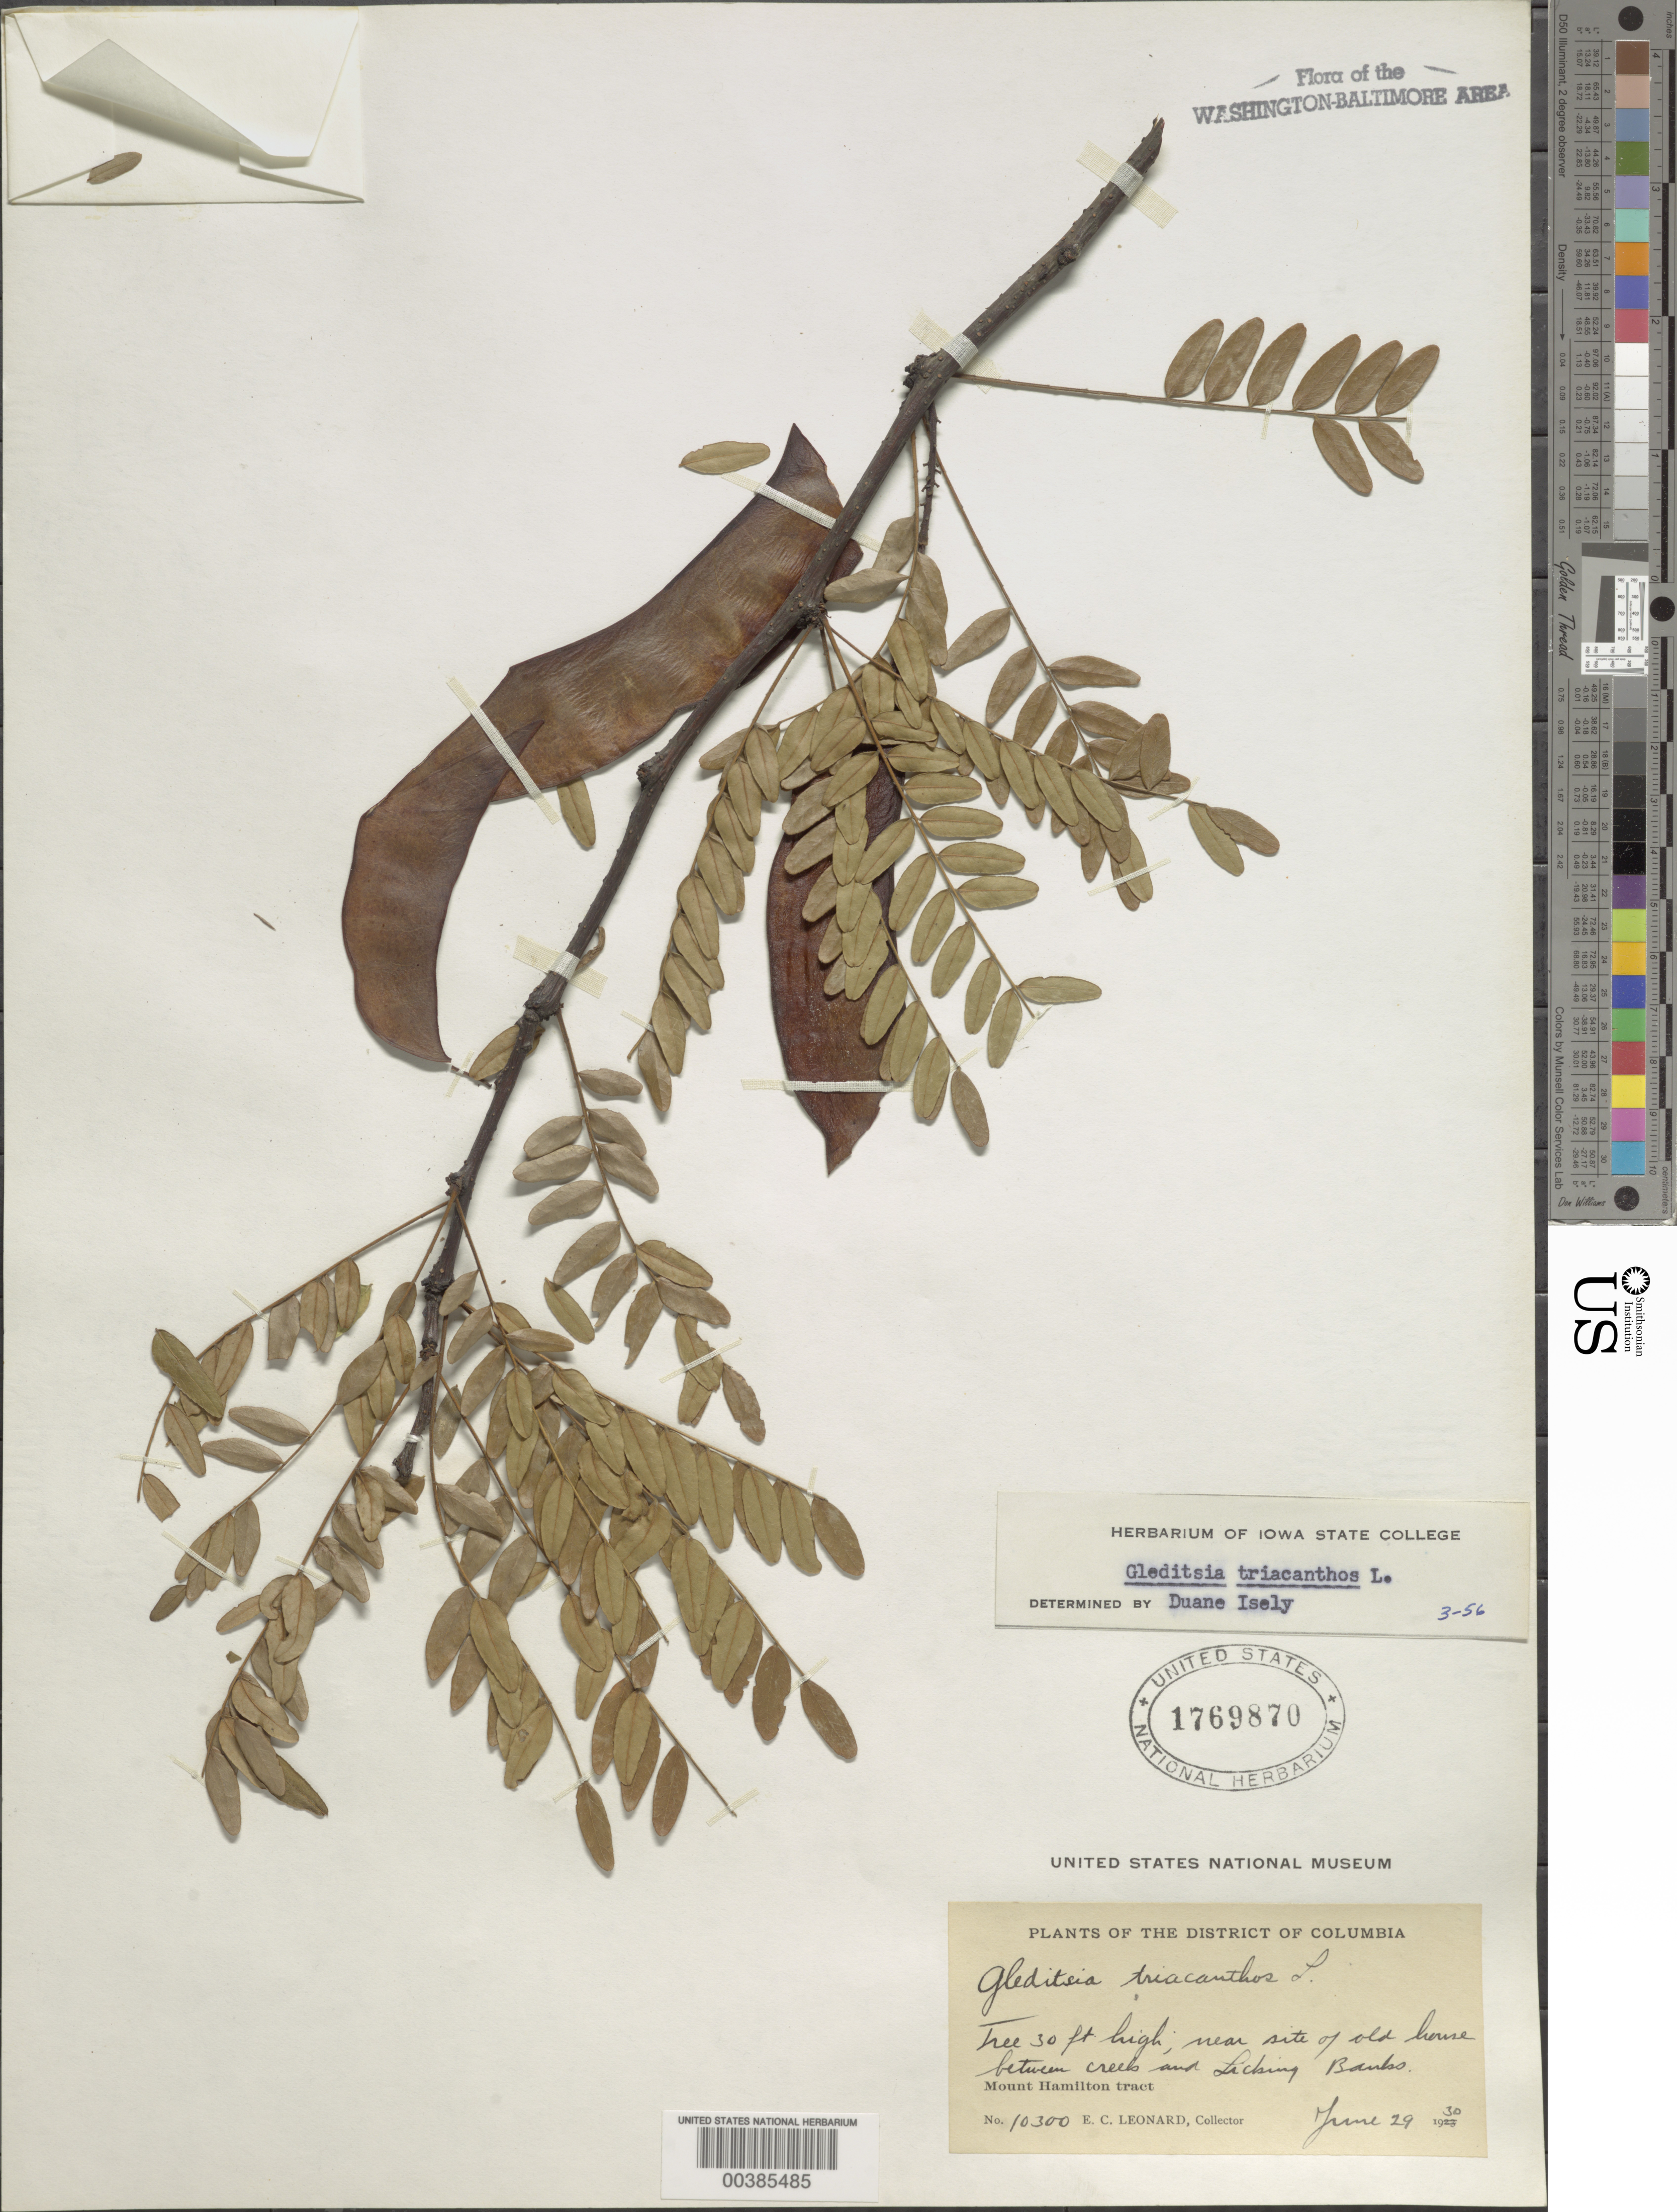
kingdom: Plantae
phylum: Tracheophyta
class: Magnoliopsida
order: Fabales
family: Fabaceae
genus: Gleditsia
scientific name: Gleditsia triacanthos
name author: L.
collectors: E. C. Leonard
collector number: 10300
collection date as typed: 29 Jun 1930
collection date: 1930-06-29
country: United States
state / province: District of Columbia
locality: Mount Hamilton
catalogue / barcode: US 1769870